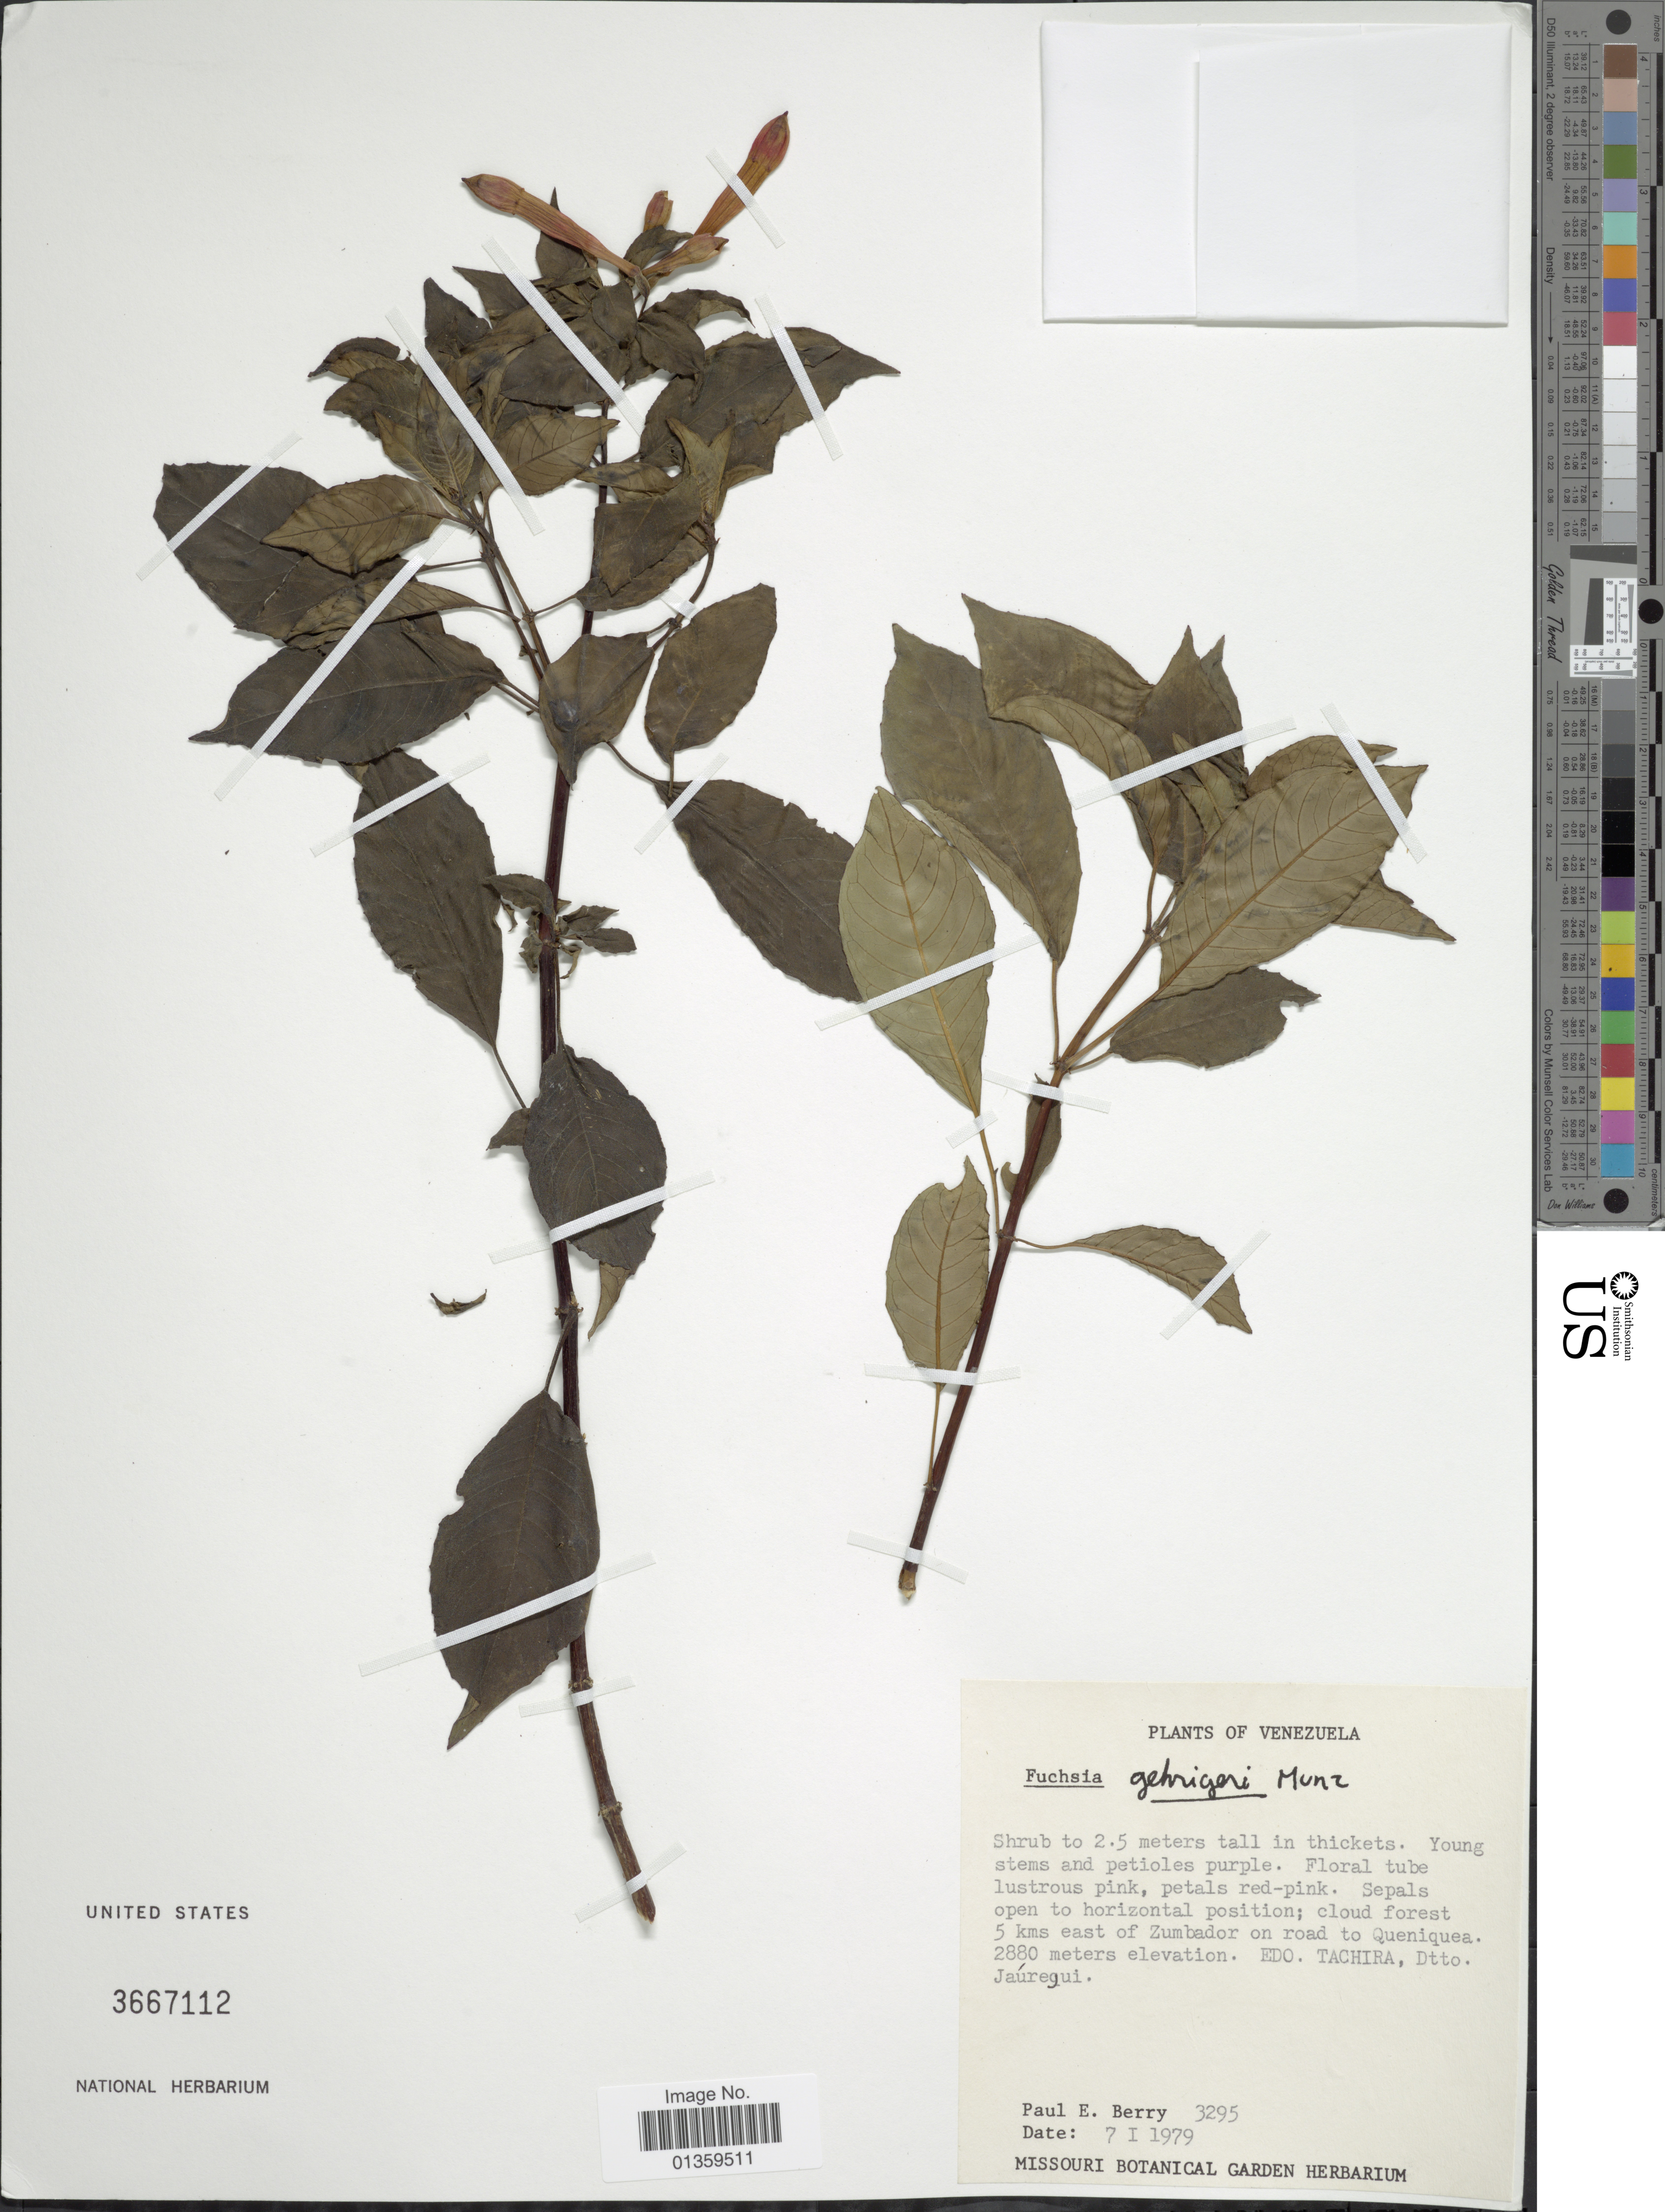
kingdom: Plantae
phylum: Tracheophyta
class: Magnoliopsida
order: Myrtales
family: Onagraceae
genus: Fuchsia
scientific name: Fuchsia gehrigeri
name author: Munz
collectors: P. E. Berry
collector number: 3295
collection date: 1979-01-07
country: Venezuela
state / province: Tachira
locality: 5 kms east of Zumbador on road to Queniquea, Dtto. Jaúregui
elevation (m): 2880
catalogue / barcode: US 3667112